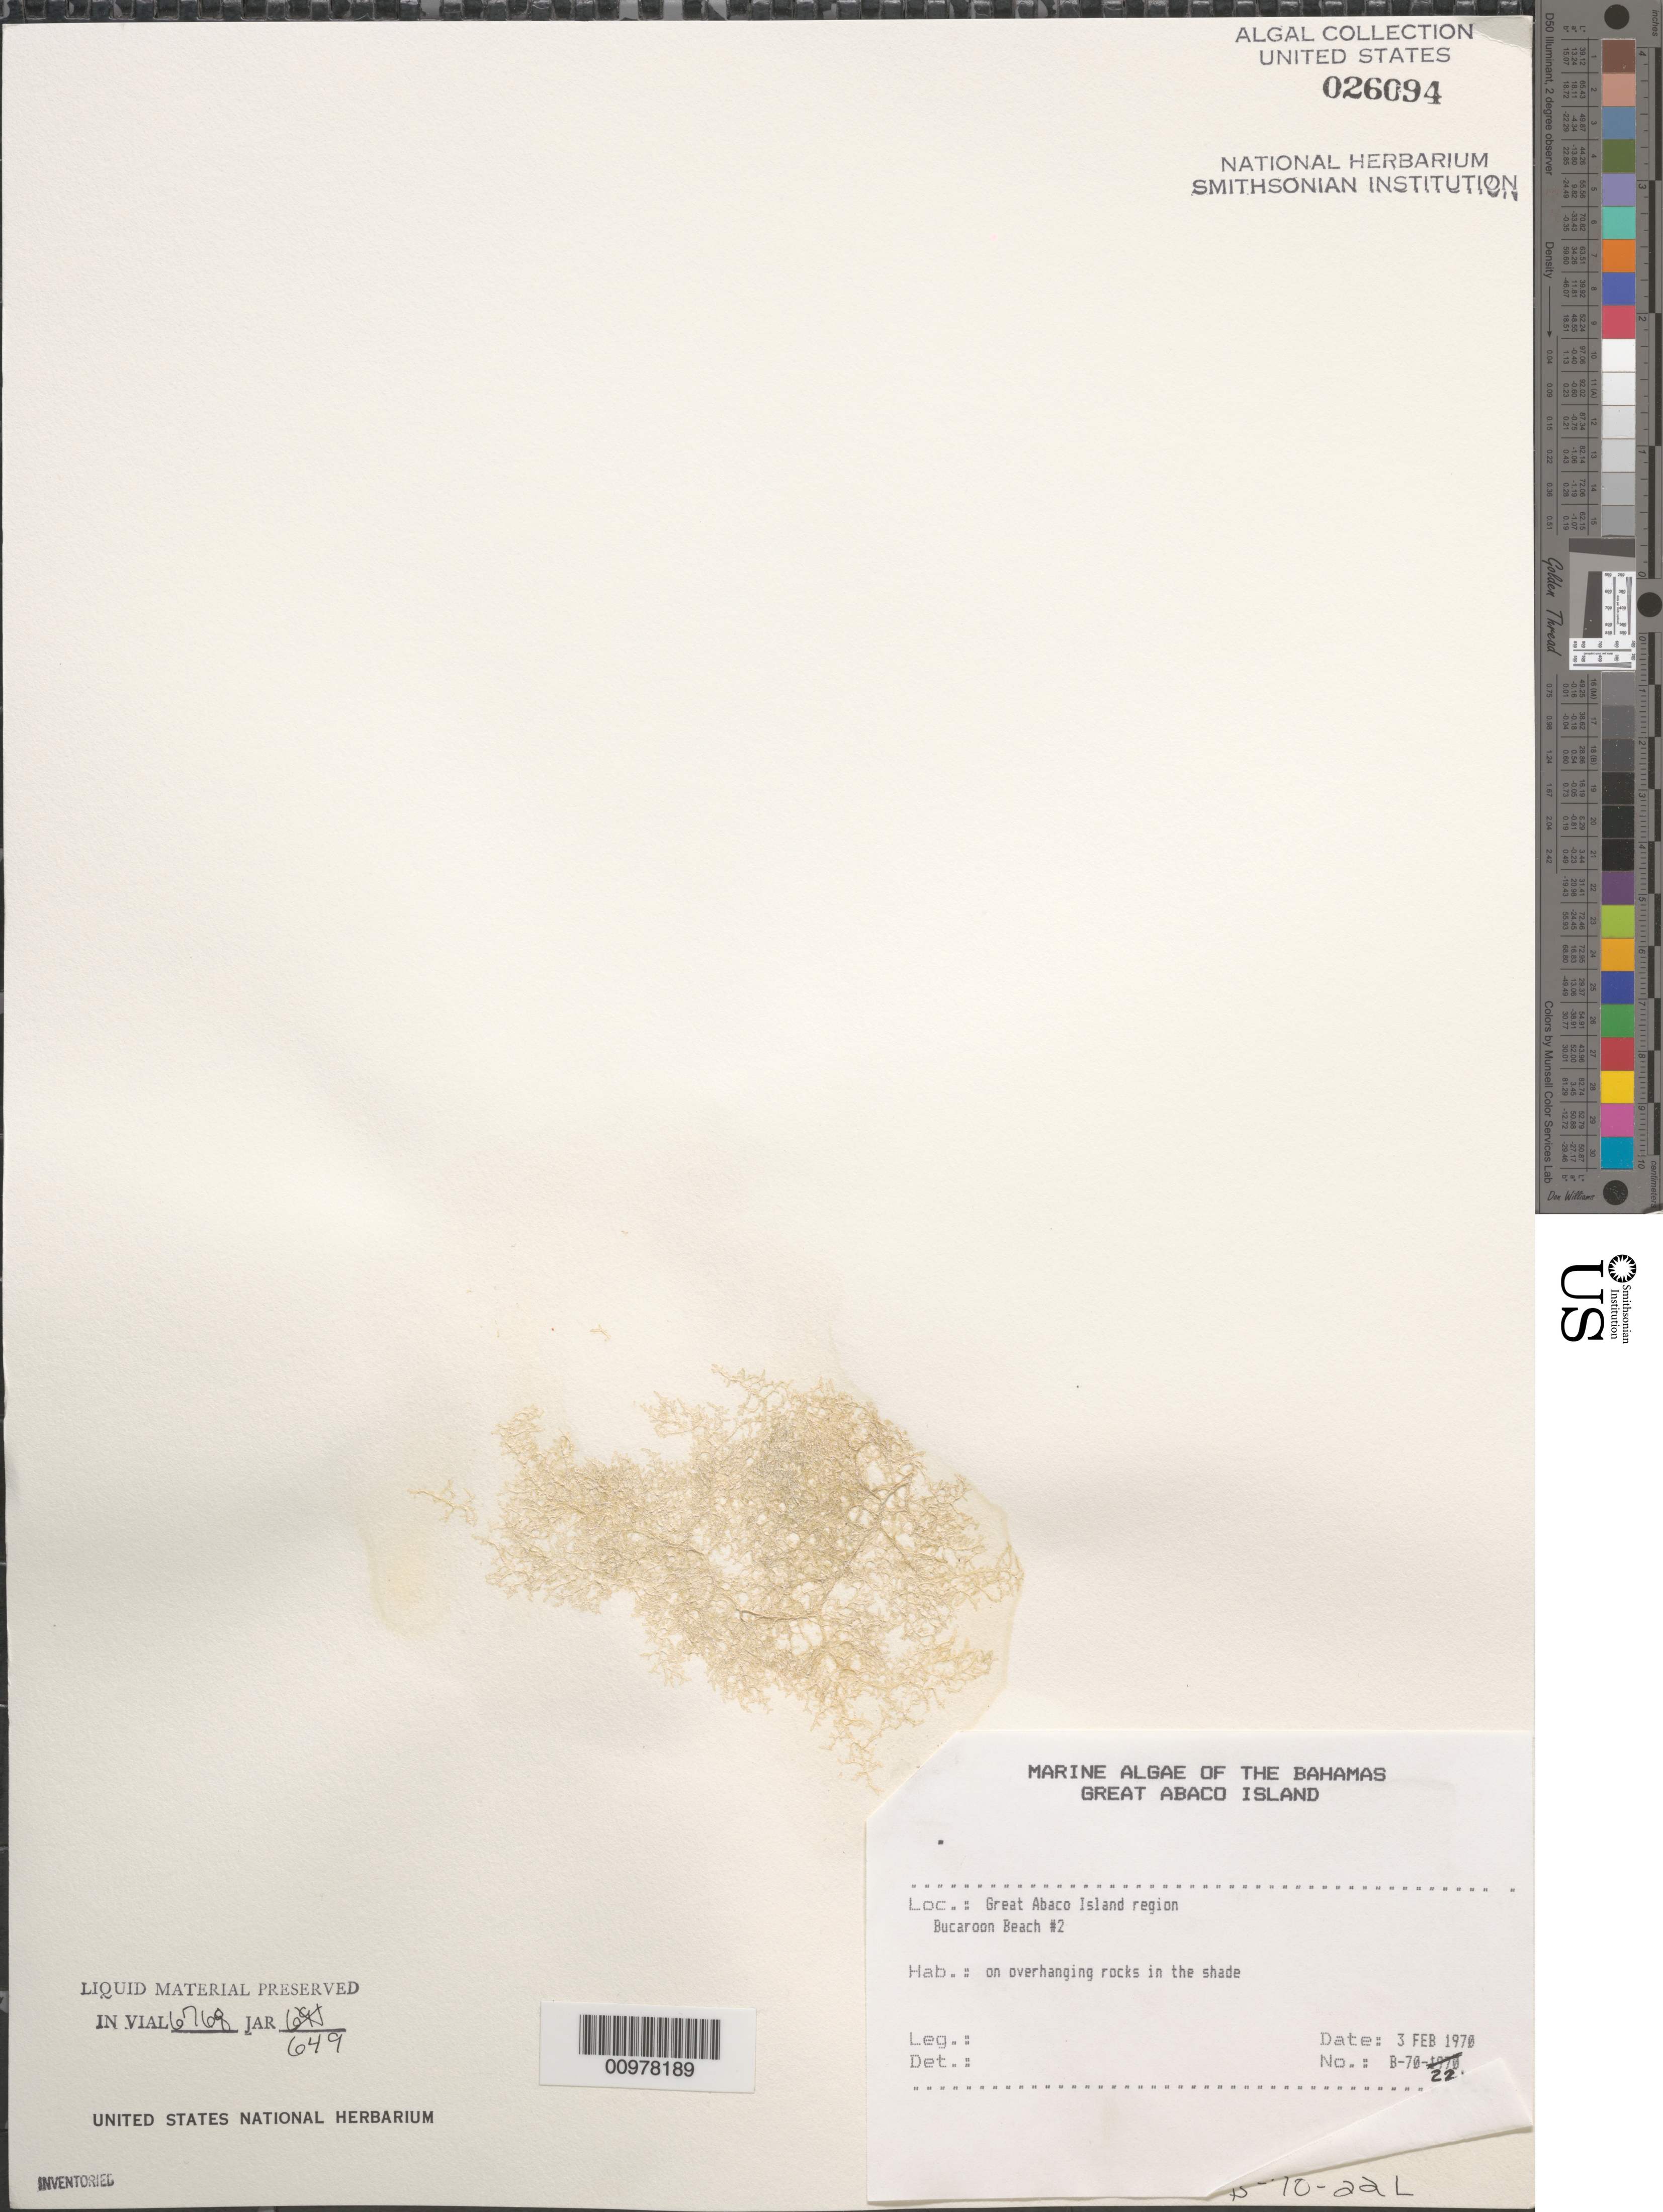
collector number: B-70-22L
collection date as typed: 03 Feb 1970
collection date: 1970-02-03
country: Bahamas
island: Great Abaco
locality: Buckaroon Bay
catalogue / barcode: US 26094